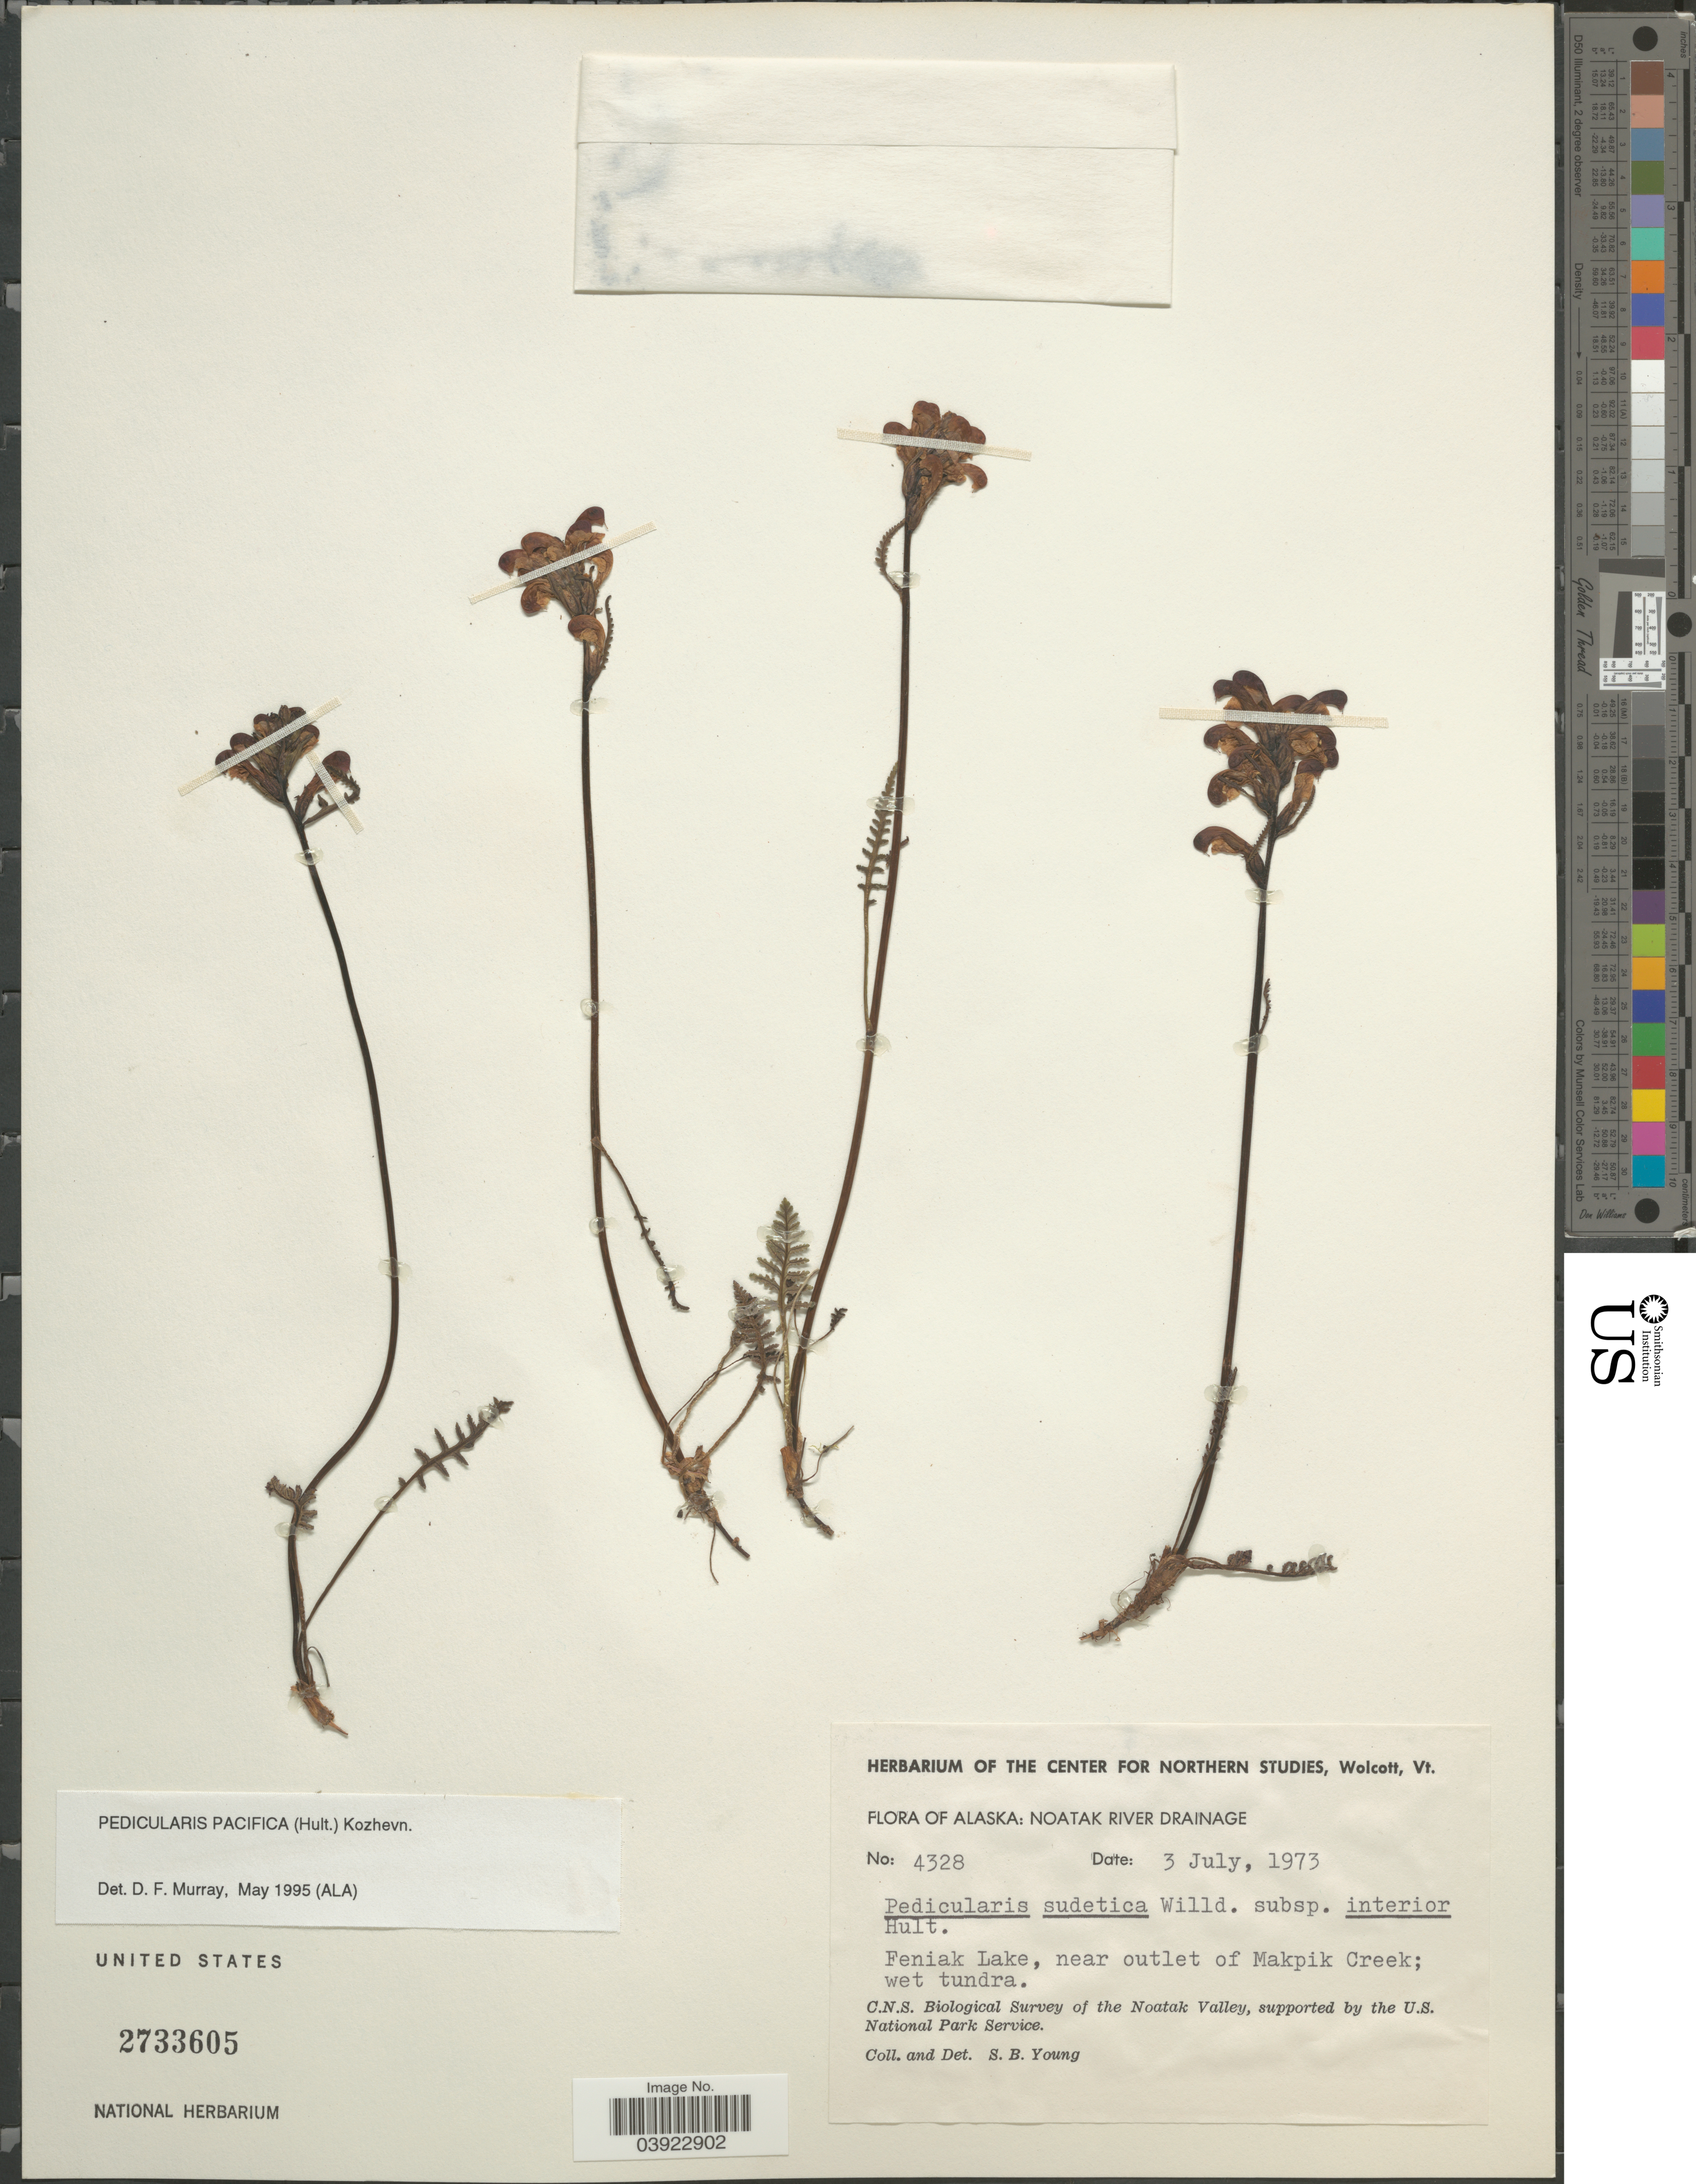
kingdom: Plantae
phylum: Tracheophyta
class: Magnoliopsida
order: Lamiales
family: Orobanchaceae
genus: Pedicularis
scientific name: Pedicularis pacifica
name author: (Hultén) Kozhevn.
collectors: S. Young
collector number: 4328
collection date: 1973-07-03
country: United States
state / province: Alaska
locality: Noatak River Drainage. Feniak Lake, near outlet of Makpik Creek; wet tundra. Noatak Valley.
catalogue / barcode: US 2733605